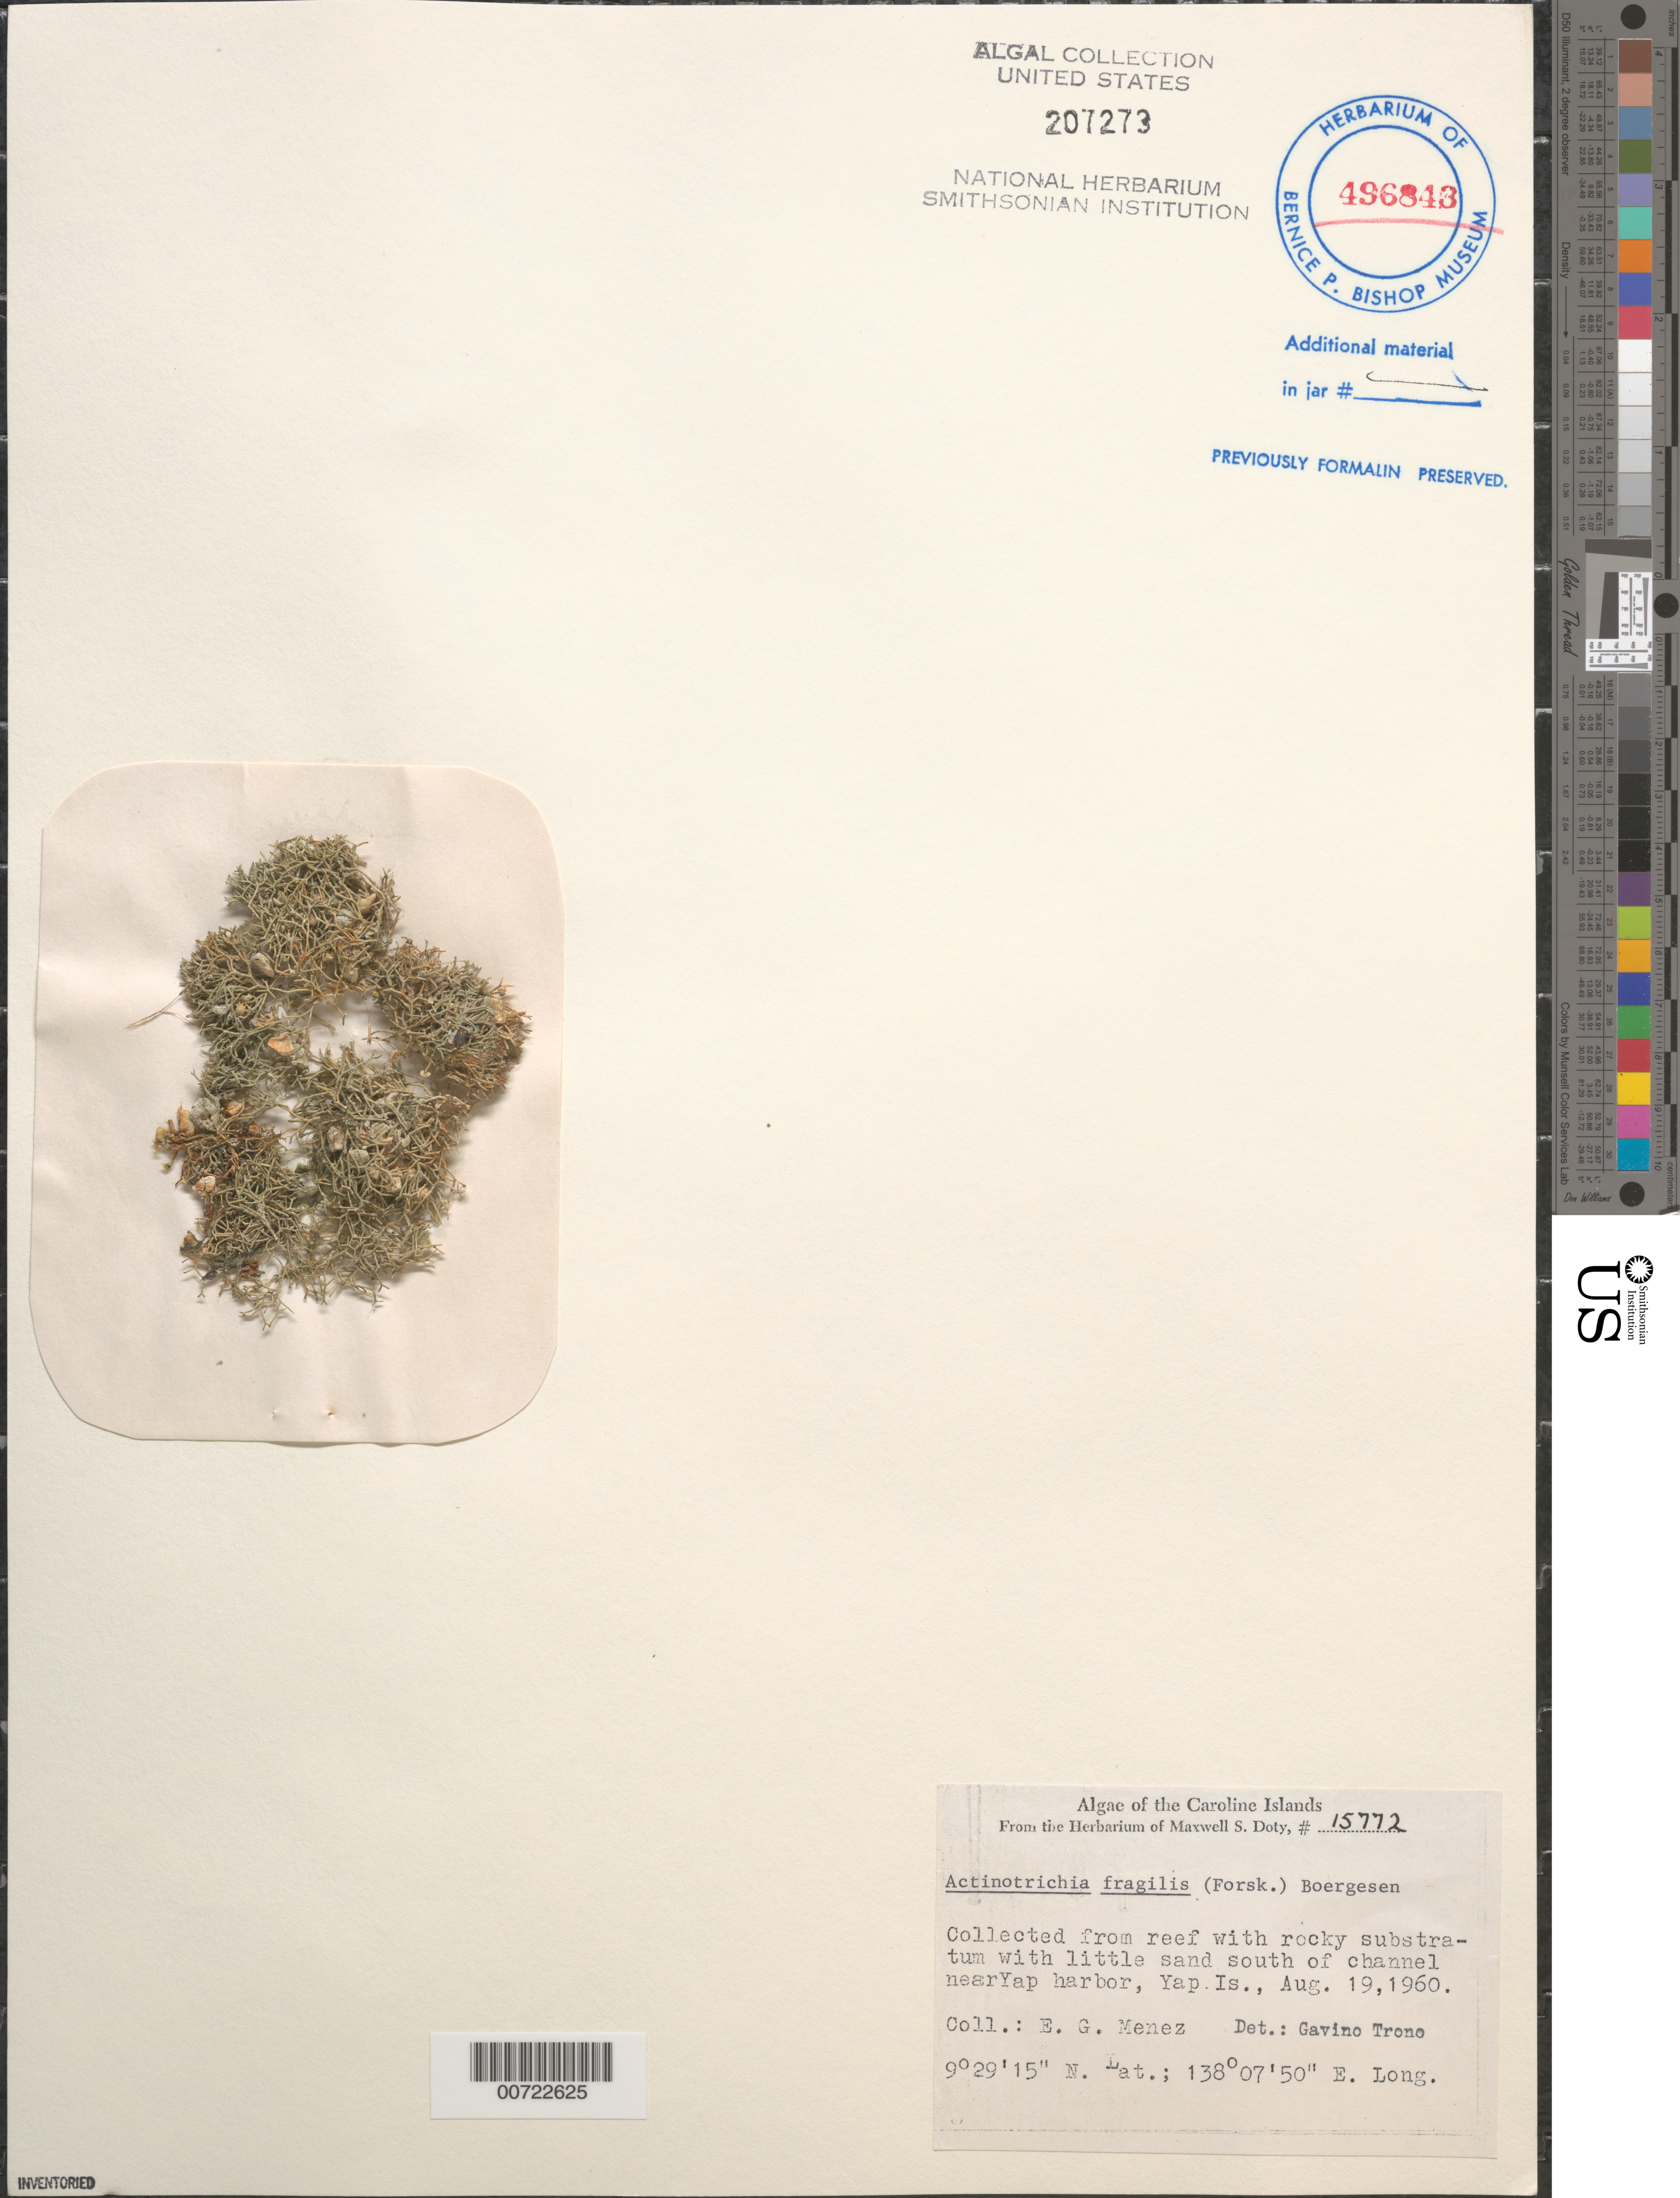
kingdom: Plantae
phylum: Rhodophyta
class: Florideophyceae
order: Nemaliales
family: Galaxauraceae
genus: Actinotrichia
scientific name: Actinotrichia fragilis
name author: (Forssk.) Børgesen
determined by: Trono, Gavino C., Jr.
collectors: Meñez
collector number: MSD 15772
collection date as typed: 19 Aug 1960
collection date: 1960-08-19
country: Micronesia, Federated States of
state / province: Yap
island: Yap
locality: South of channel near Yap Harbor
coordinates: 9 29' 15" N. Lat., 138 07' 50" E. Long.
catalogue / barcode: US 207273